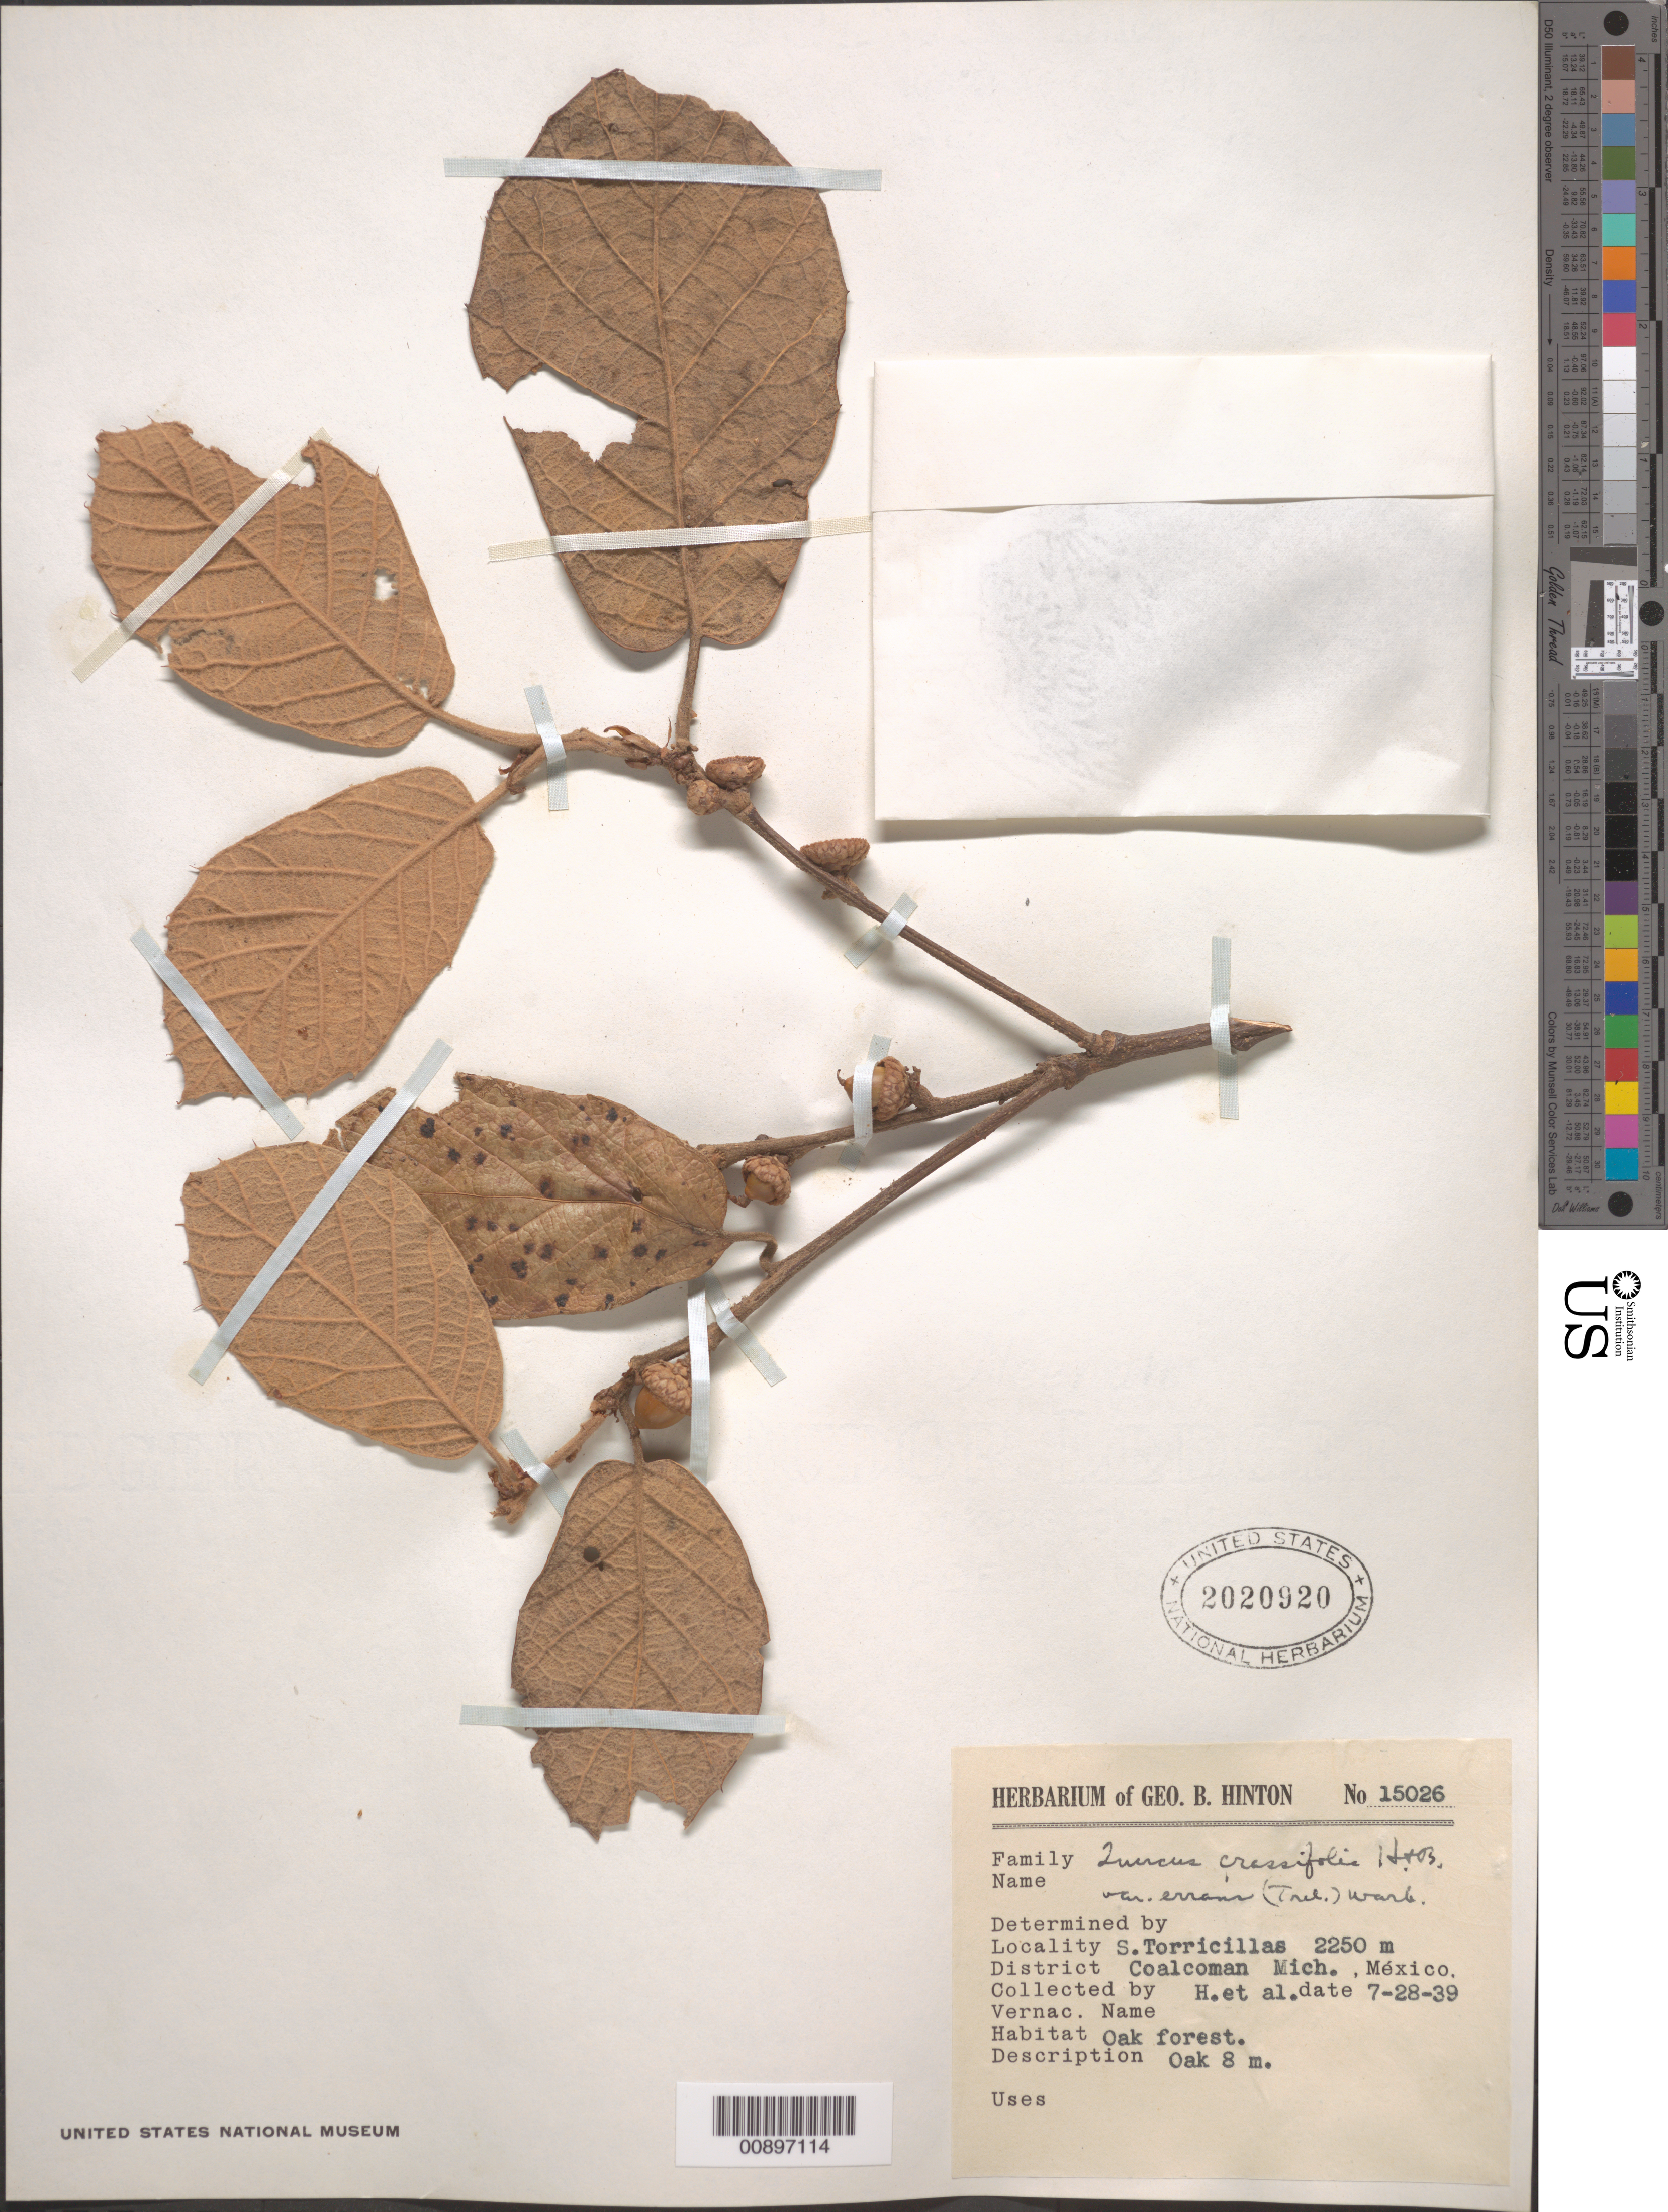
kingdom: Plantae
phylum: Tracheophyta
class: Magnoliopsida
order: Fagales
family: Fagaceae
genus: Quercus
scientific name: Quercus crassifolia var. errans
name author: Humb. & Bonpl.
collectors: G. B. Hinton & et al.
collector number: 15026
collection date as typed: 28 Jul 1939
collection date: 1939-07-28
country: Mexico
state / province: Michoacán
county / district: Coalcomán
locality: Sierra Torricillas, District Coalcomán, State Michoacán.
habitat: Oak forest.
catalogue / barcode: US 2020920